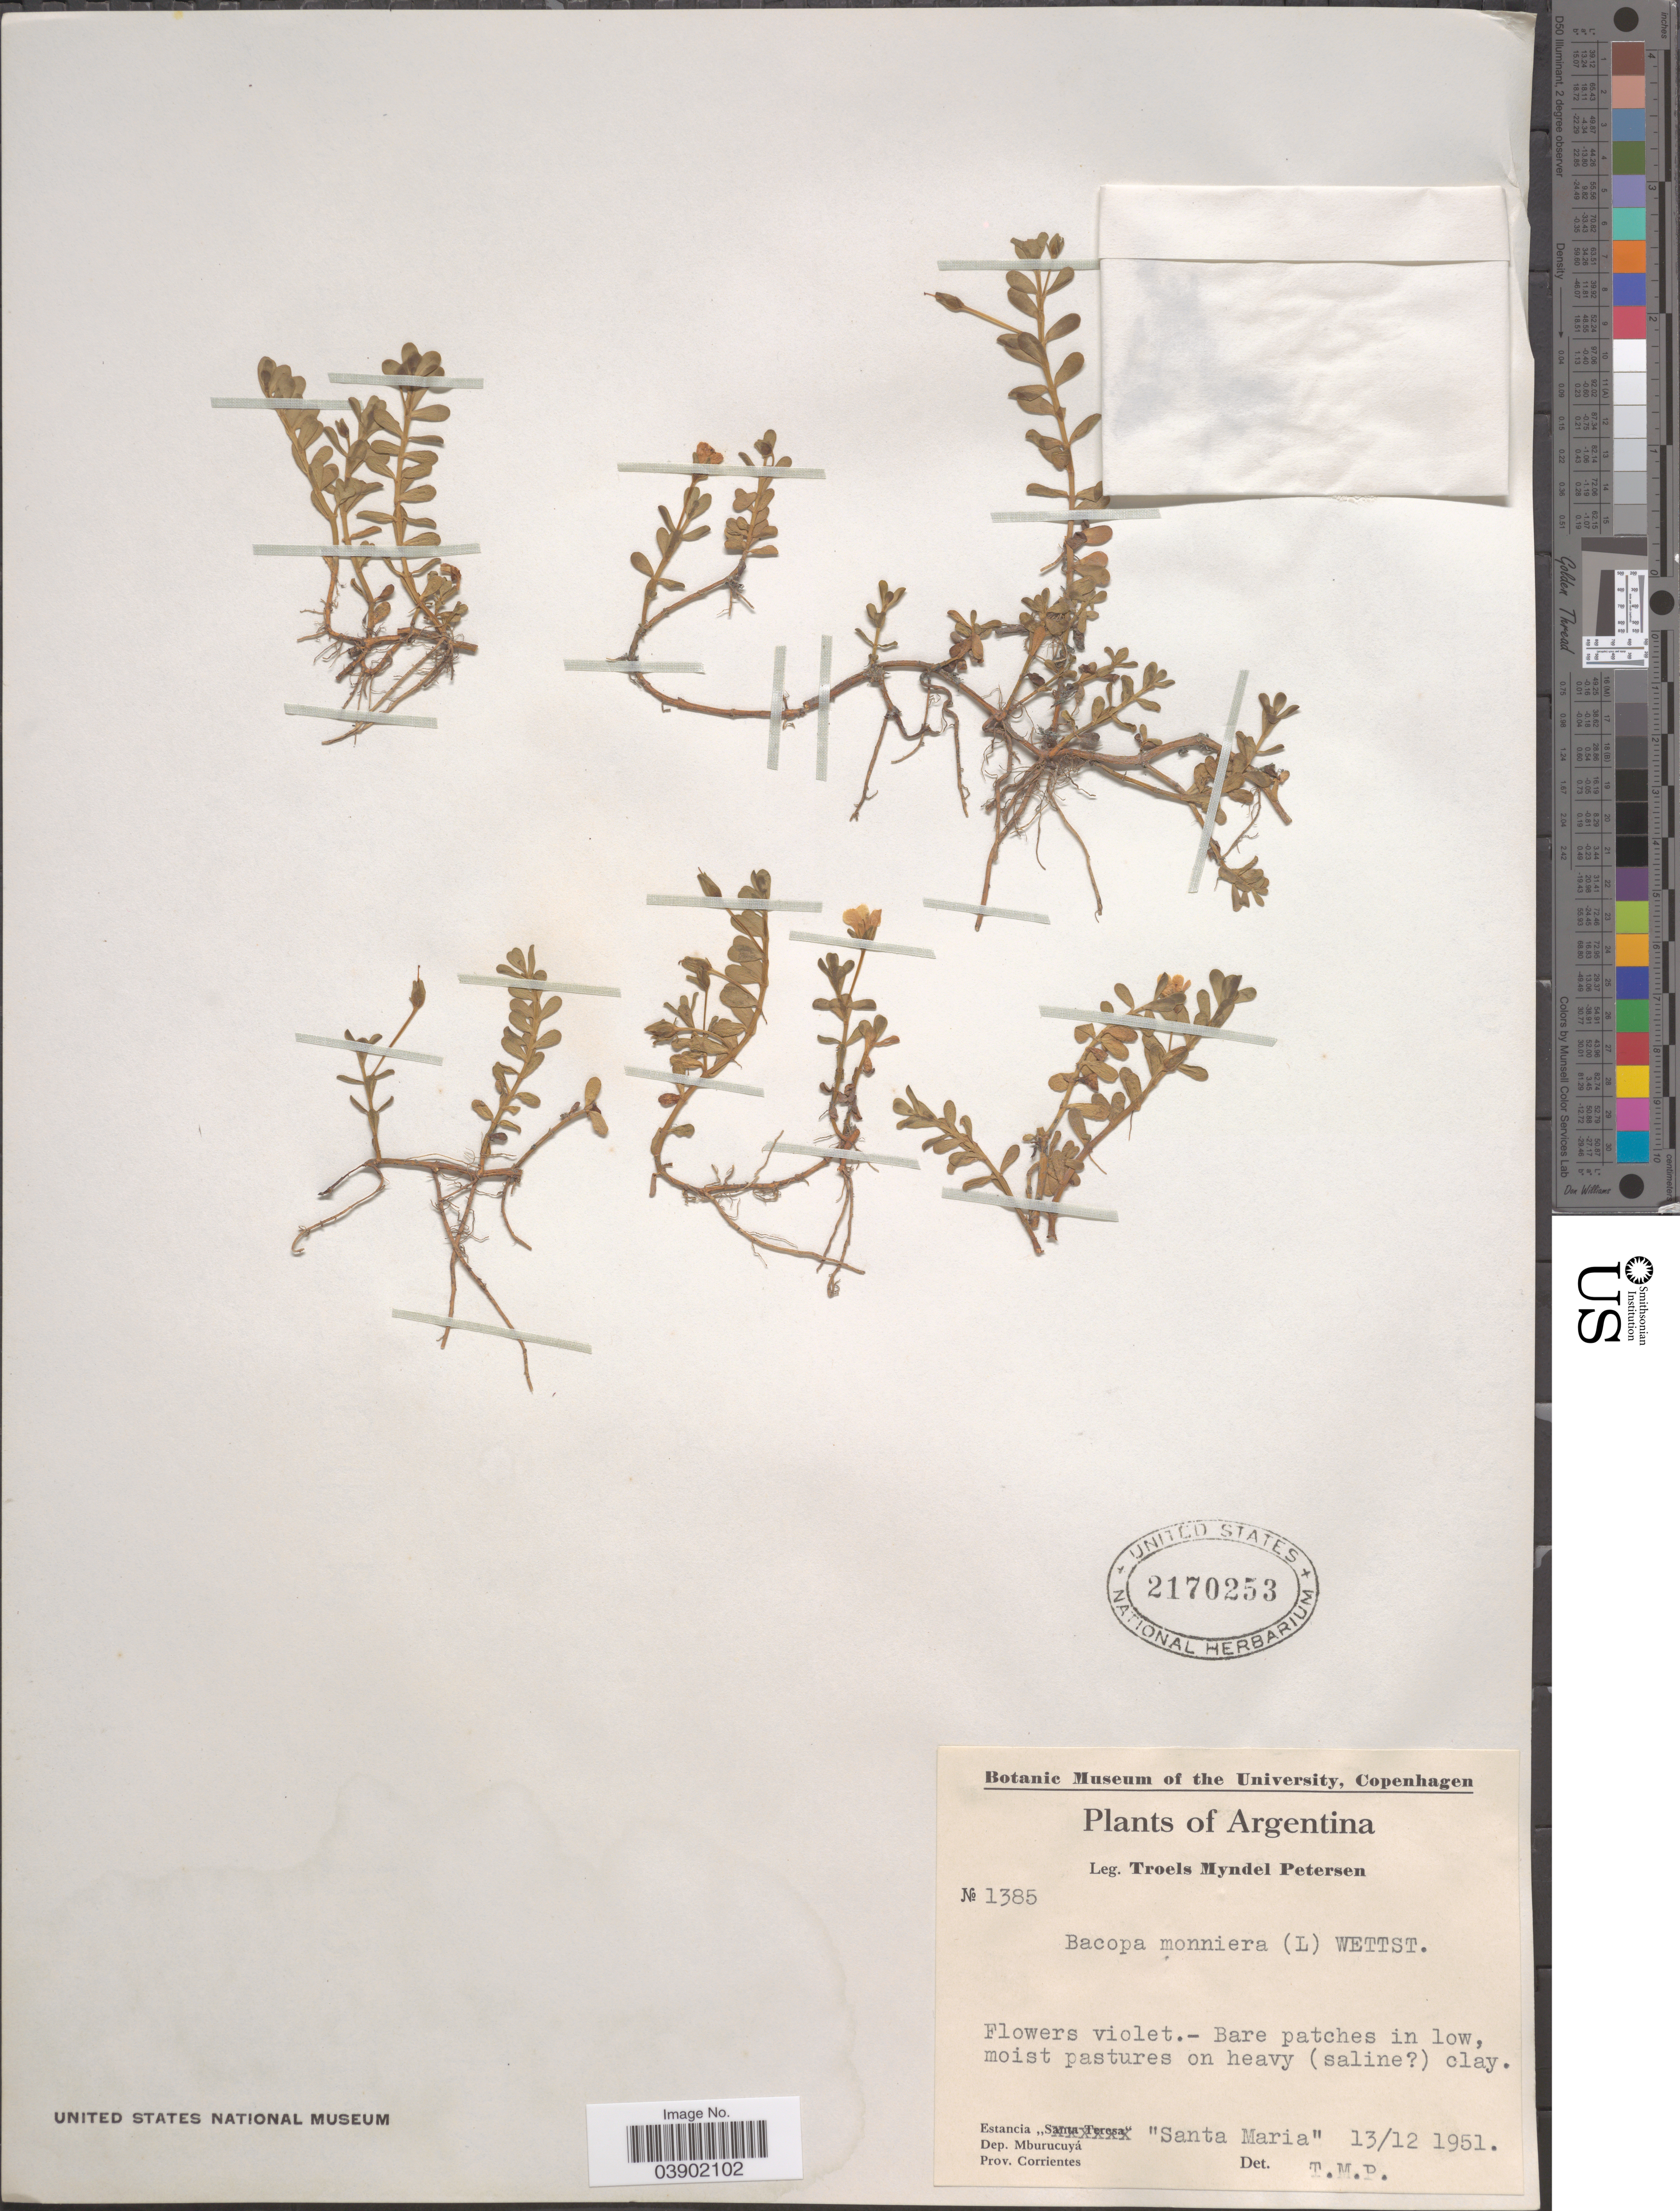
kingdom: Plantae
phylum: Tracheophyta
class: Magnoliopsida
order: Lamiales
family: Plantaginaceae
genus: Bacopa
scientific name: Bacopa monnieri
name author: (L.) Pennell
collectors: T. M. Petersen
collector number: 1385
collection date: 1951-12-13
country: Argentina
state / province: Corrientes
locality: Estancia "Santa Maria". Dep. Mburucuyá.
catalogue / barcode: US 2170253